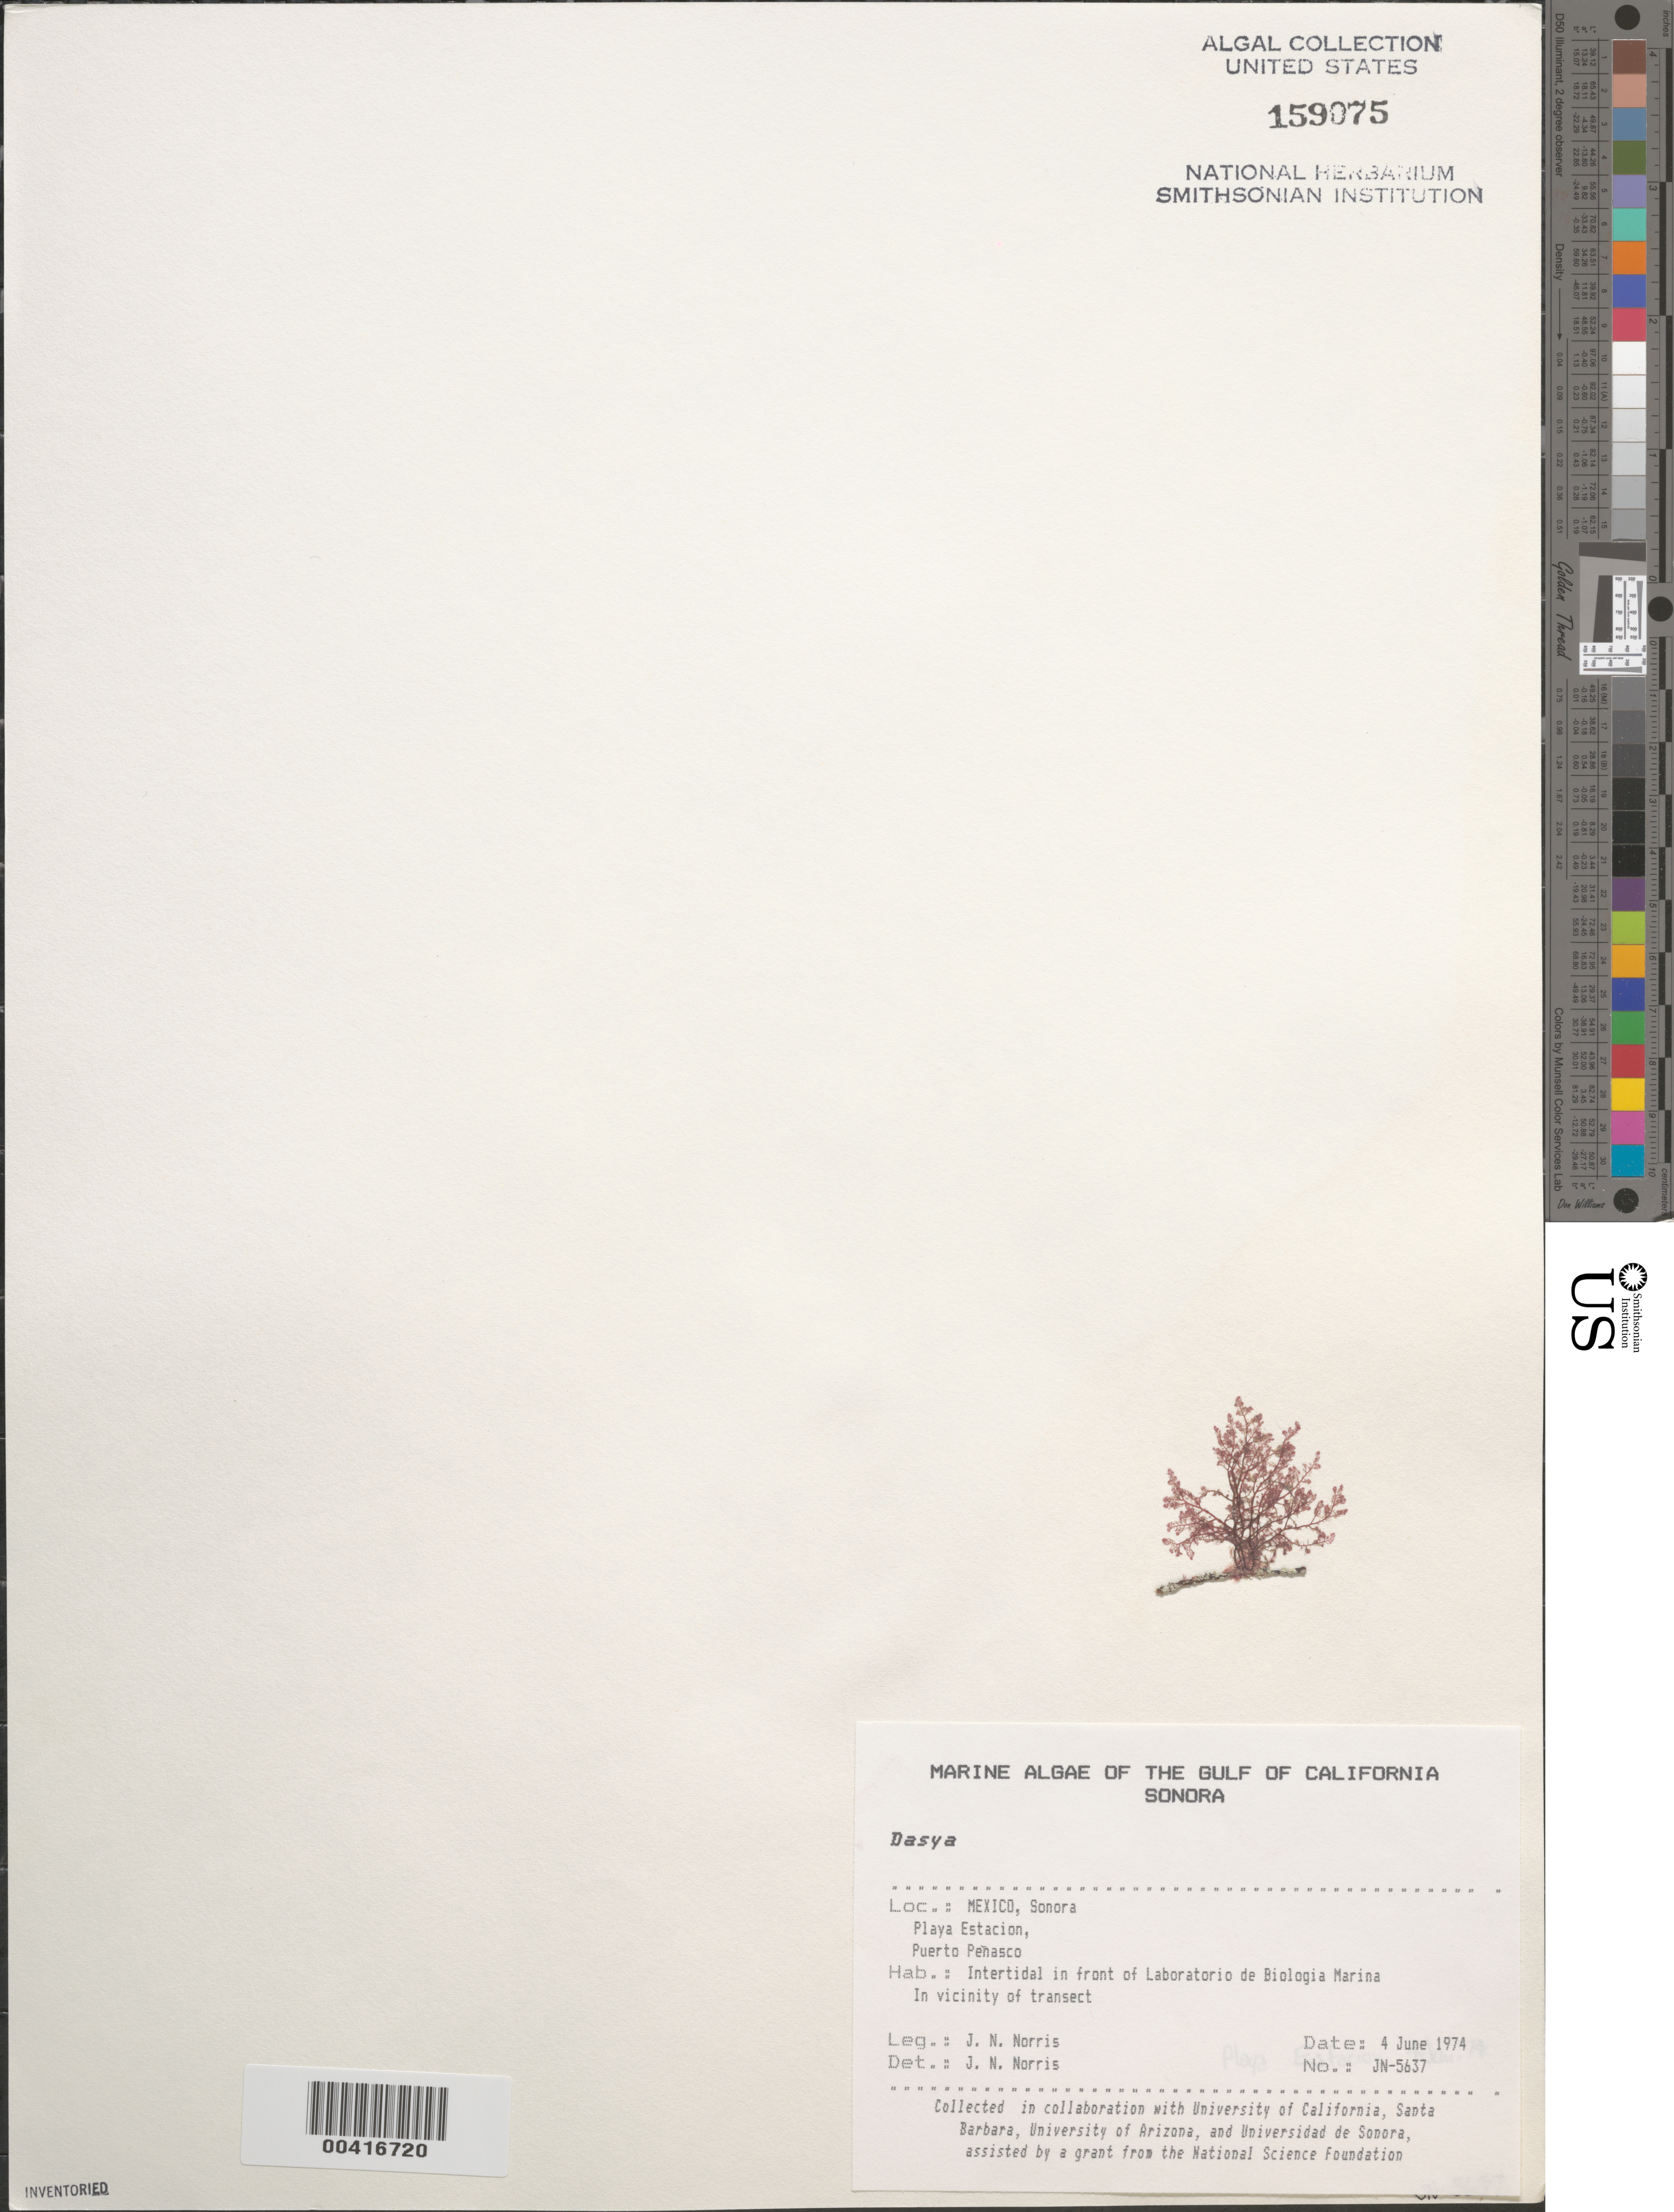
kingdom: Plantae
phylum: Rhodophyta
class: Florideophyceae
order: Ceramiales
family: Dasyaceae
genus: Dasya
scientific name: Dasya sp.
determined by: Norris, James N.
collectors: J. N. Norris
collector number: JN-5637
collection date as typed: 04 Jun 1974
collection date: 1974-06-04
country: Mexico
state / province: Sonora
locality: Playa Estacion, Puerto Penasco, Laboratorio de Biologia Marina shore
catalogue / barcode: US 159075